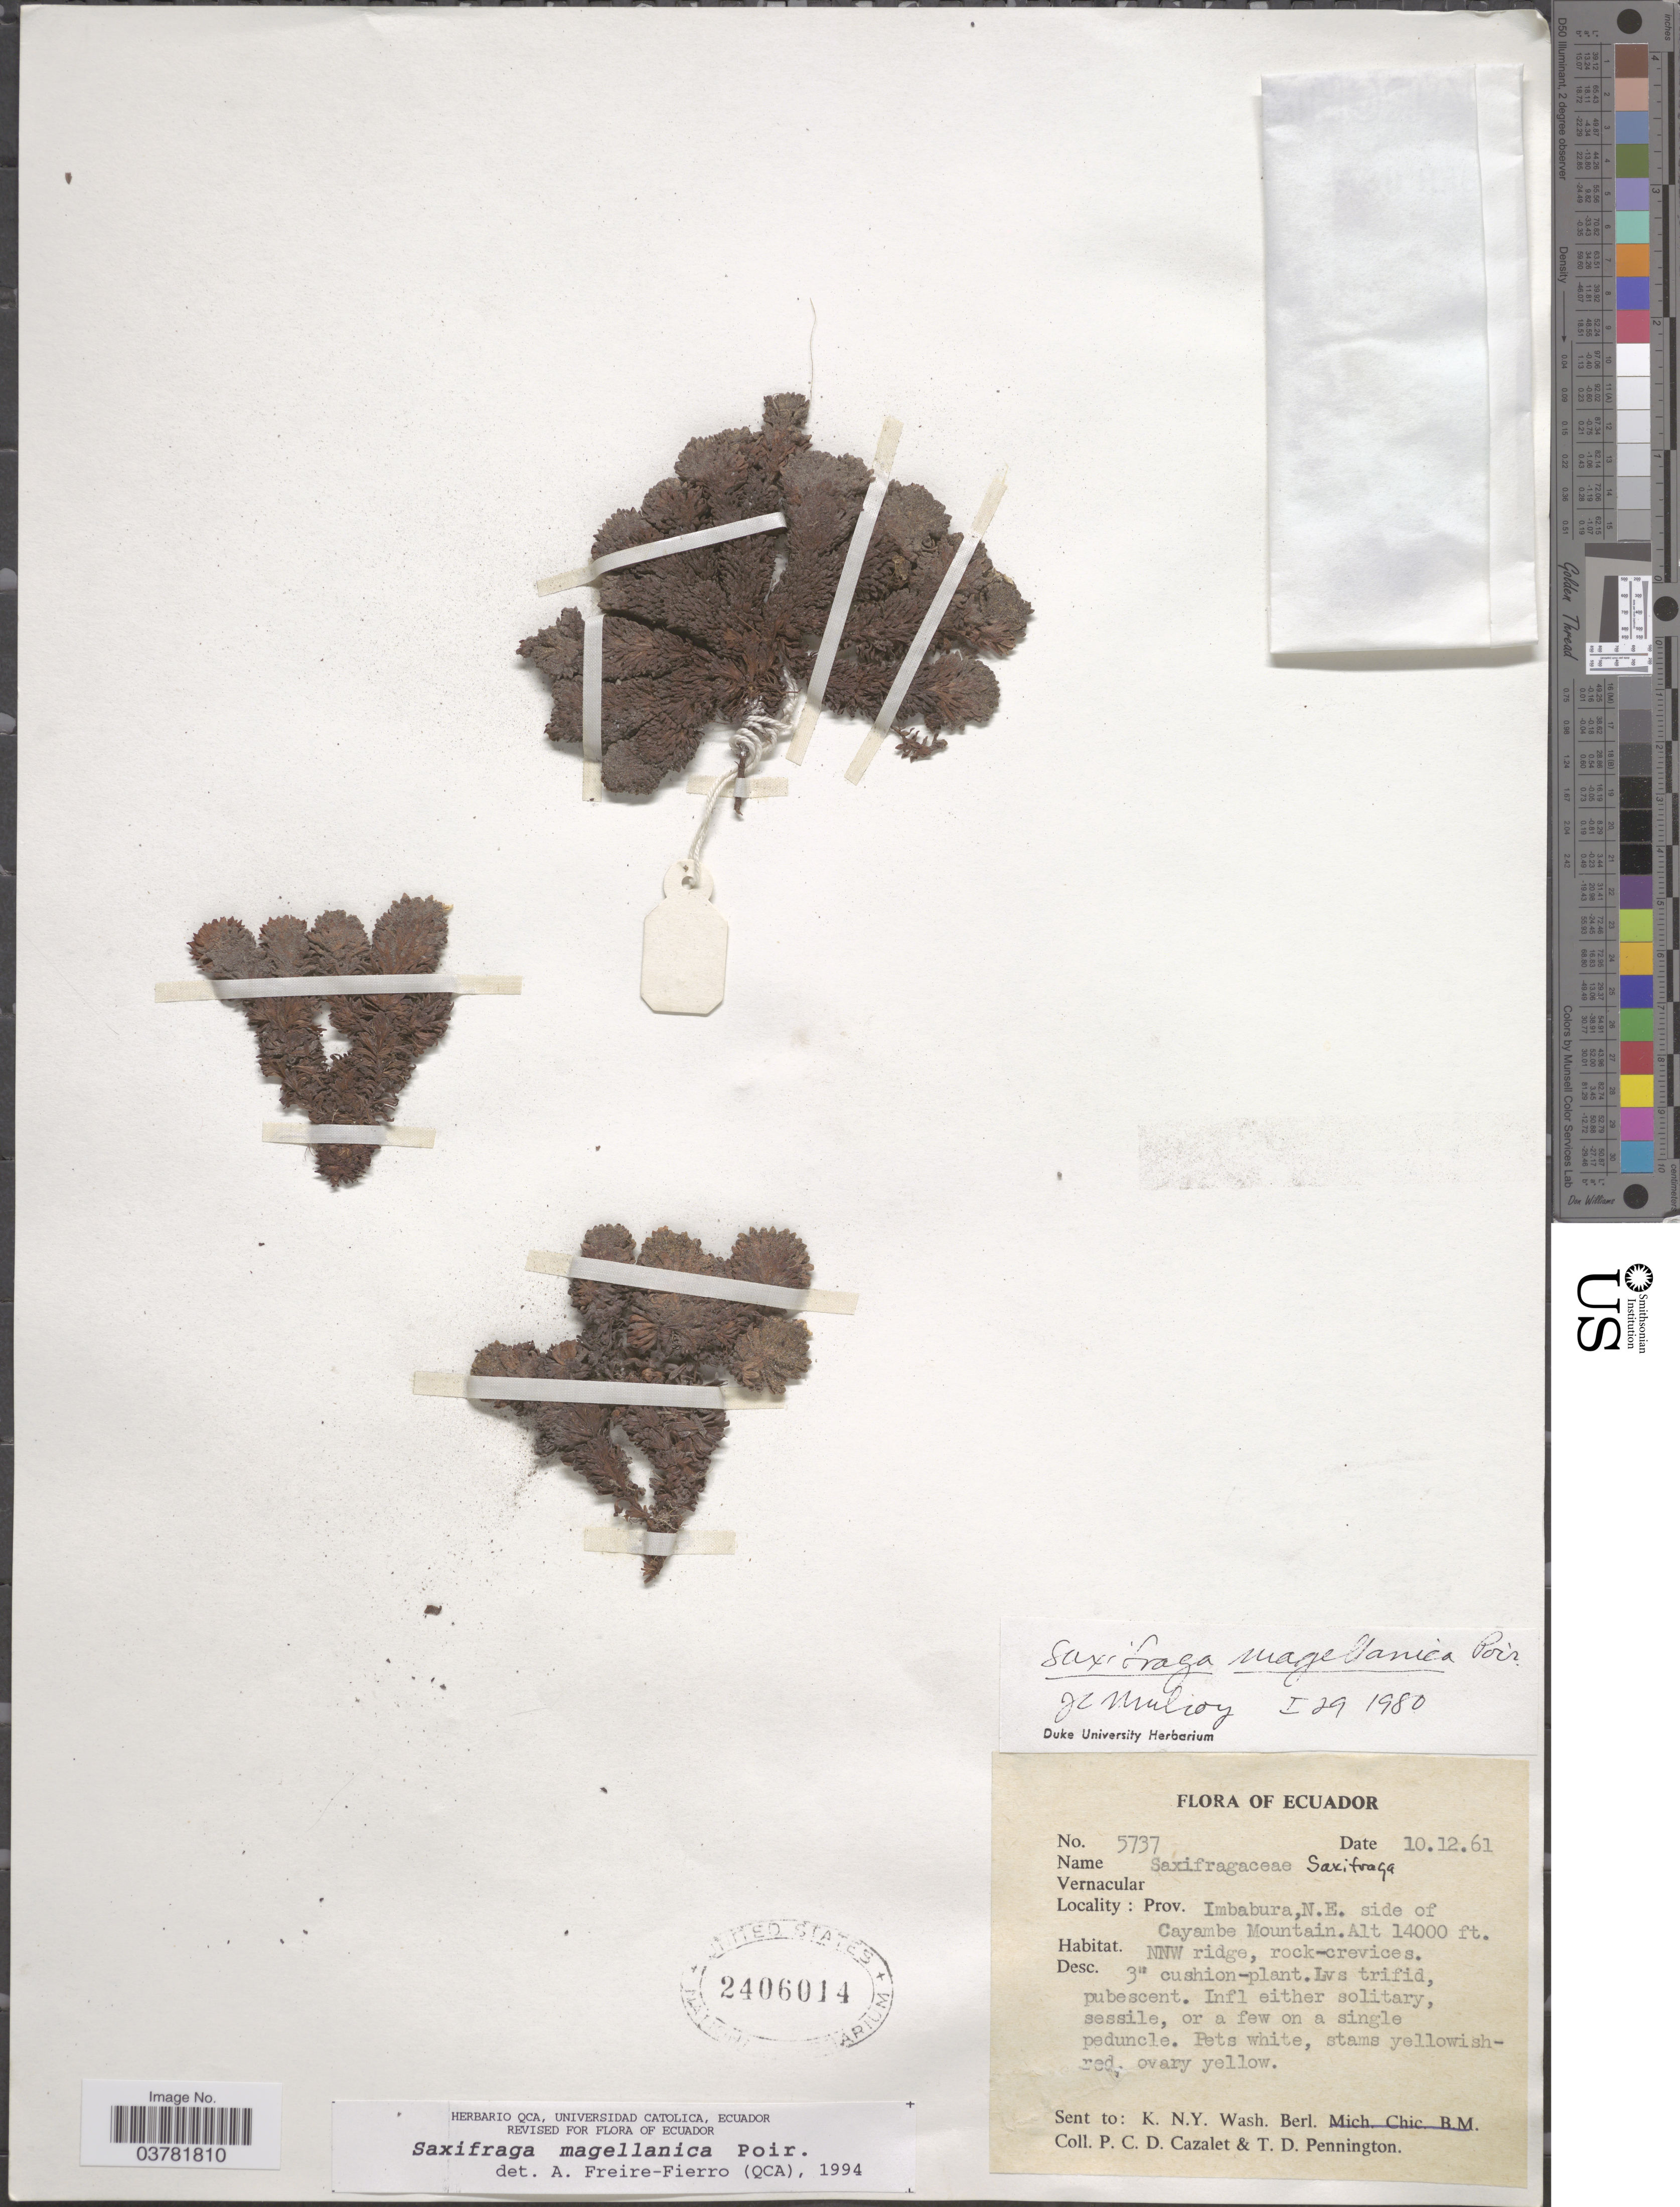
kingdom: Plantae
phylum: Tracheophyta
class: Magnoliopsida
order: Saxifragales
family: Saxifragaceae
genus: Saxifraga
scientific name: Saxifraga magellanica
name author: Poir.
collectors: P. C. D. Cazalet & T. D. Pennington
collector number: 5737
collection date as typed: Transcribed d/m/y: 10/12/61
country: Ecuador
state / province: Imbabura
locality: N.E. side of Cayambe Mountain. NNW ridge, rock-crevices.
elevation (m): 4267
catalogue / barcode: US 2406014